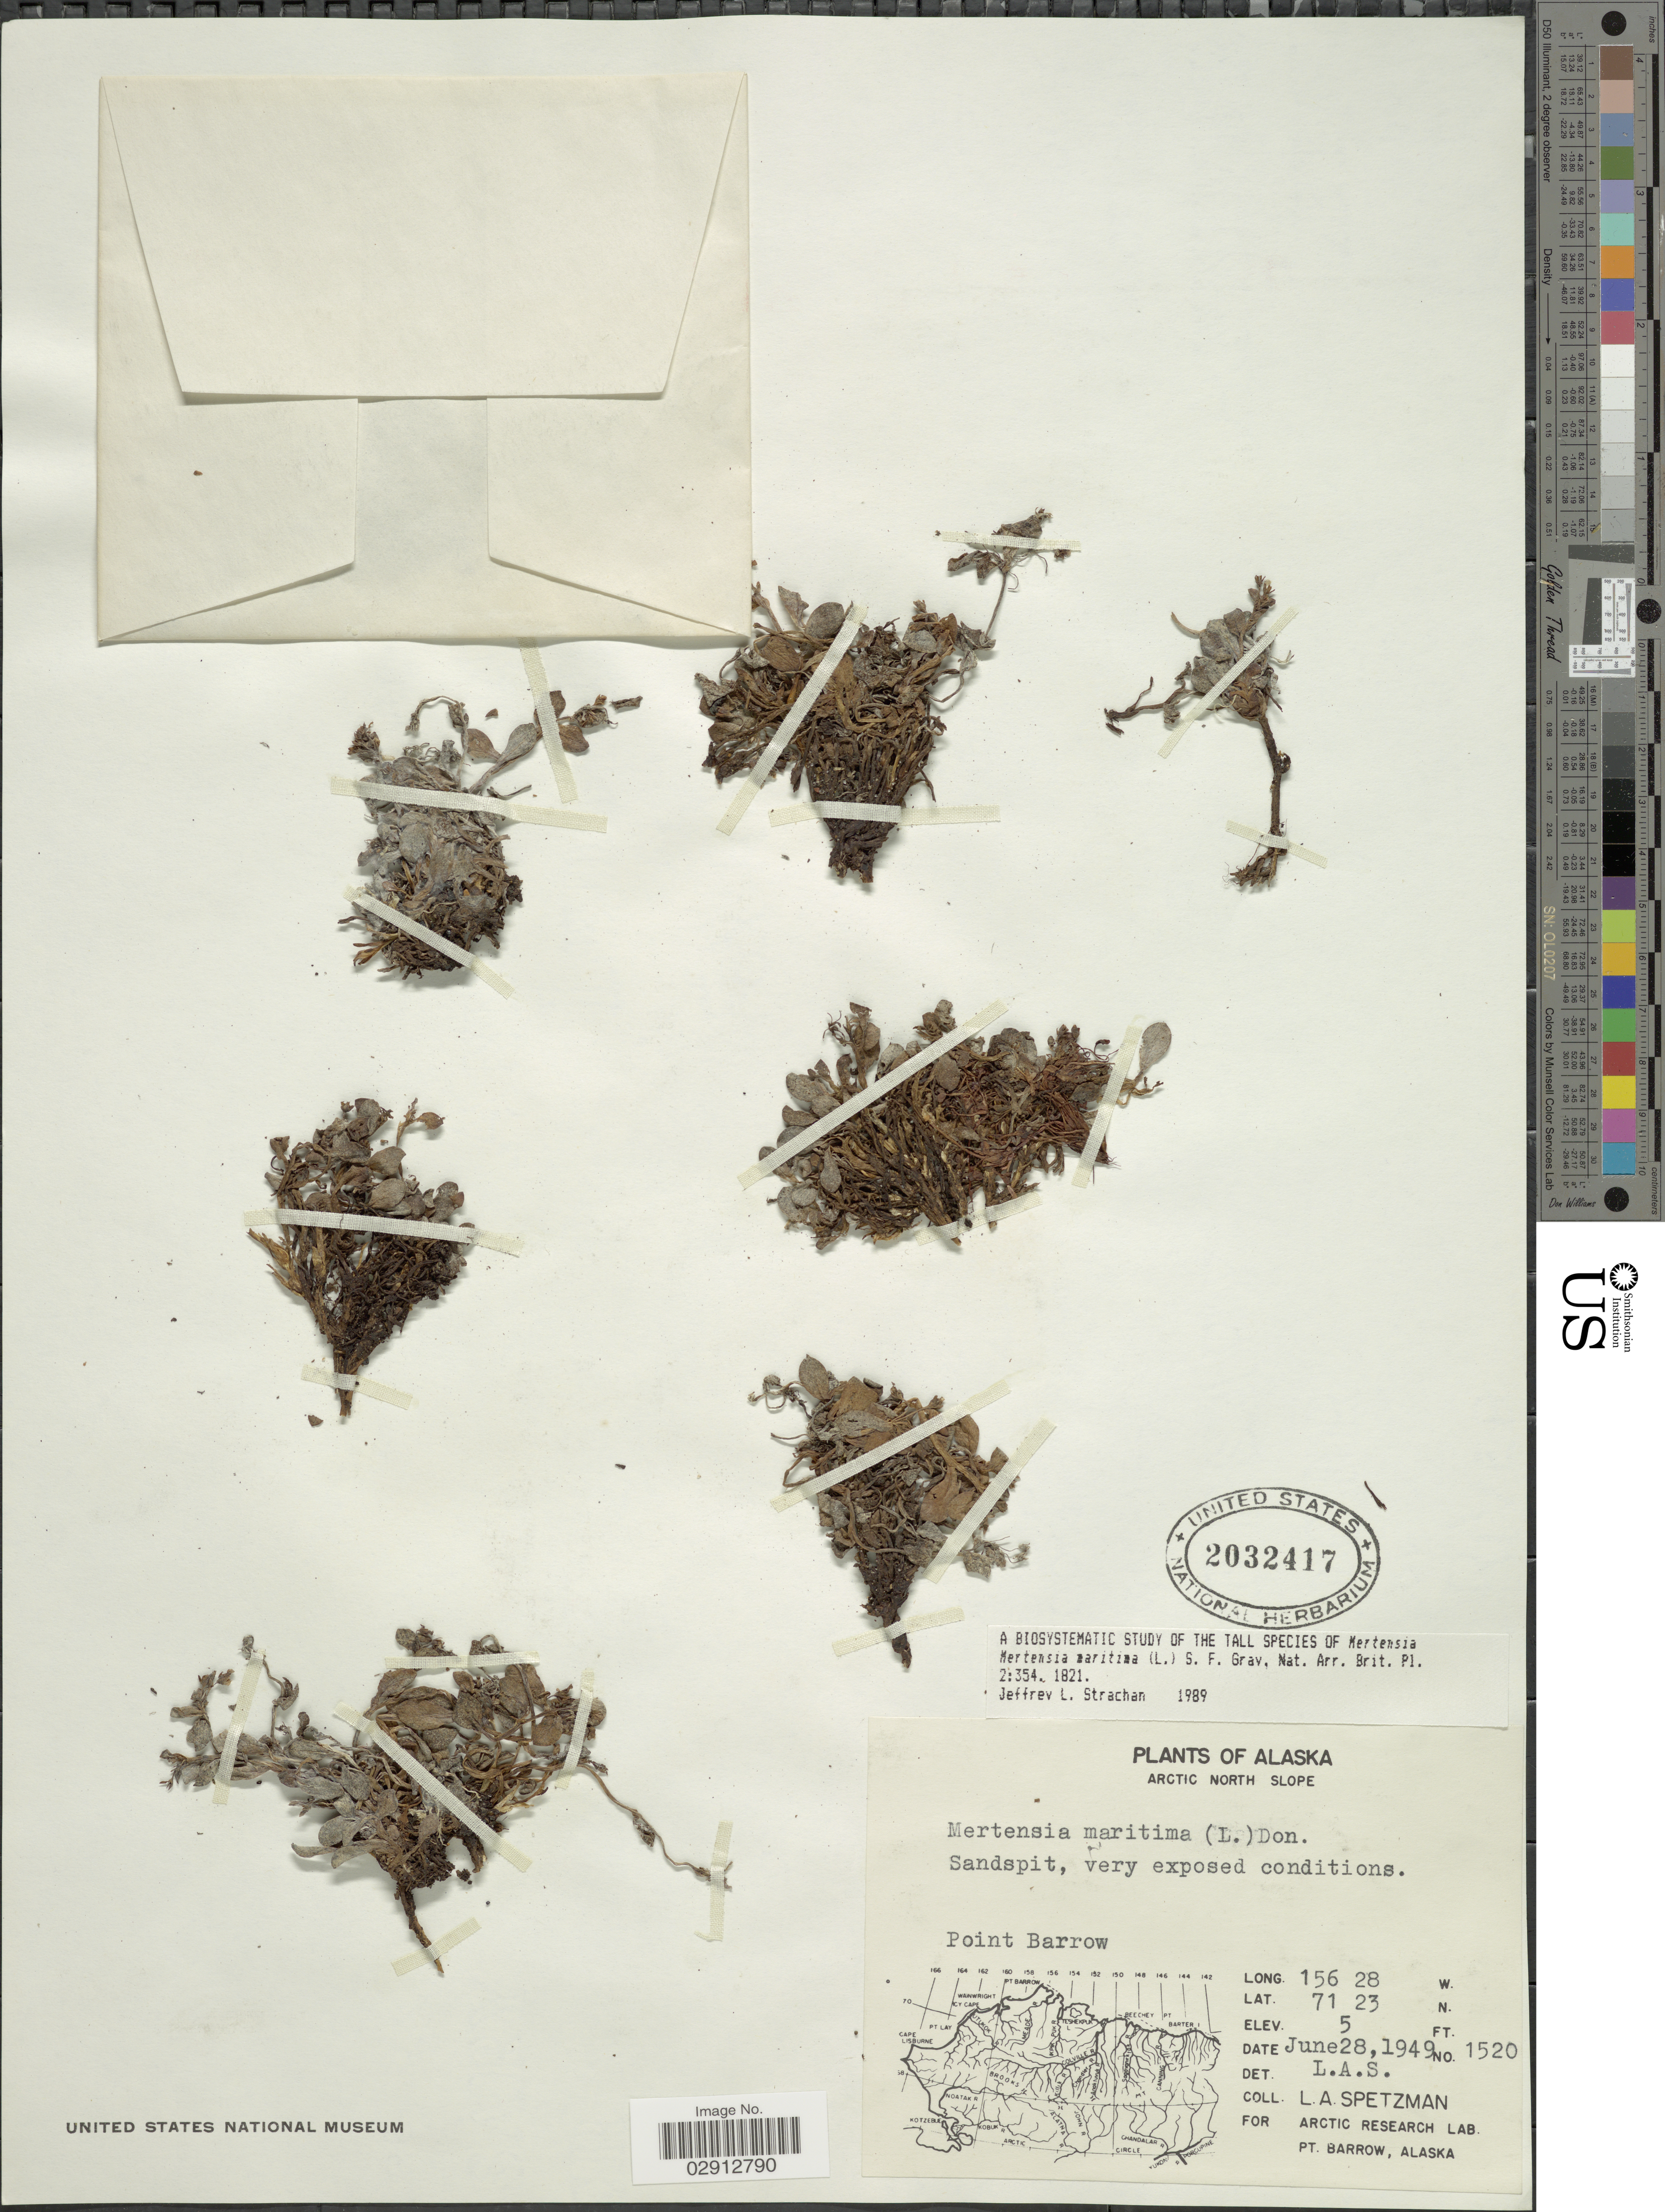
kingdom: Plantae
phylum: Tracheophyta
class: Magnoliopsida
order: Boraginales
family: Boraginaceae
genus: Mertensia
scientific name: Mertensia maritima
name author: (L.) S.F. Gray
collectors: L. Spetzman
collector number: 1520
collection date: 1949-06-28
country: United States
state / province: Alaska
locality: Arctic North Slope. Point Barrow.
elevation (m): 2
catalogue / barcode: US 2032417